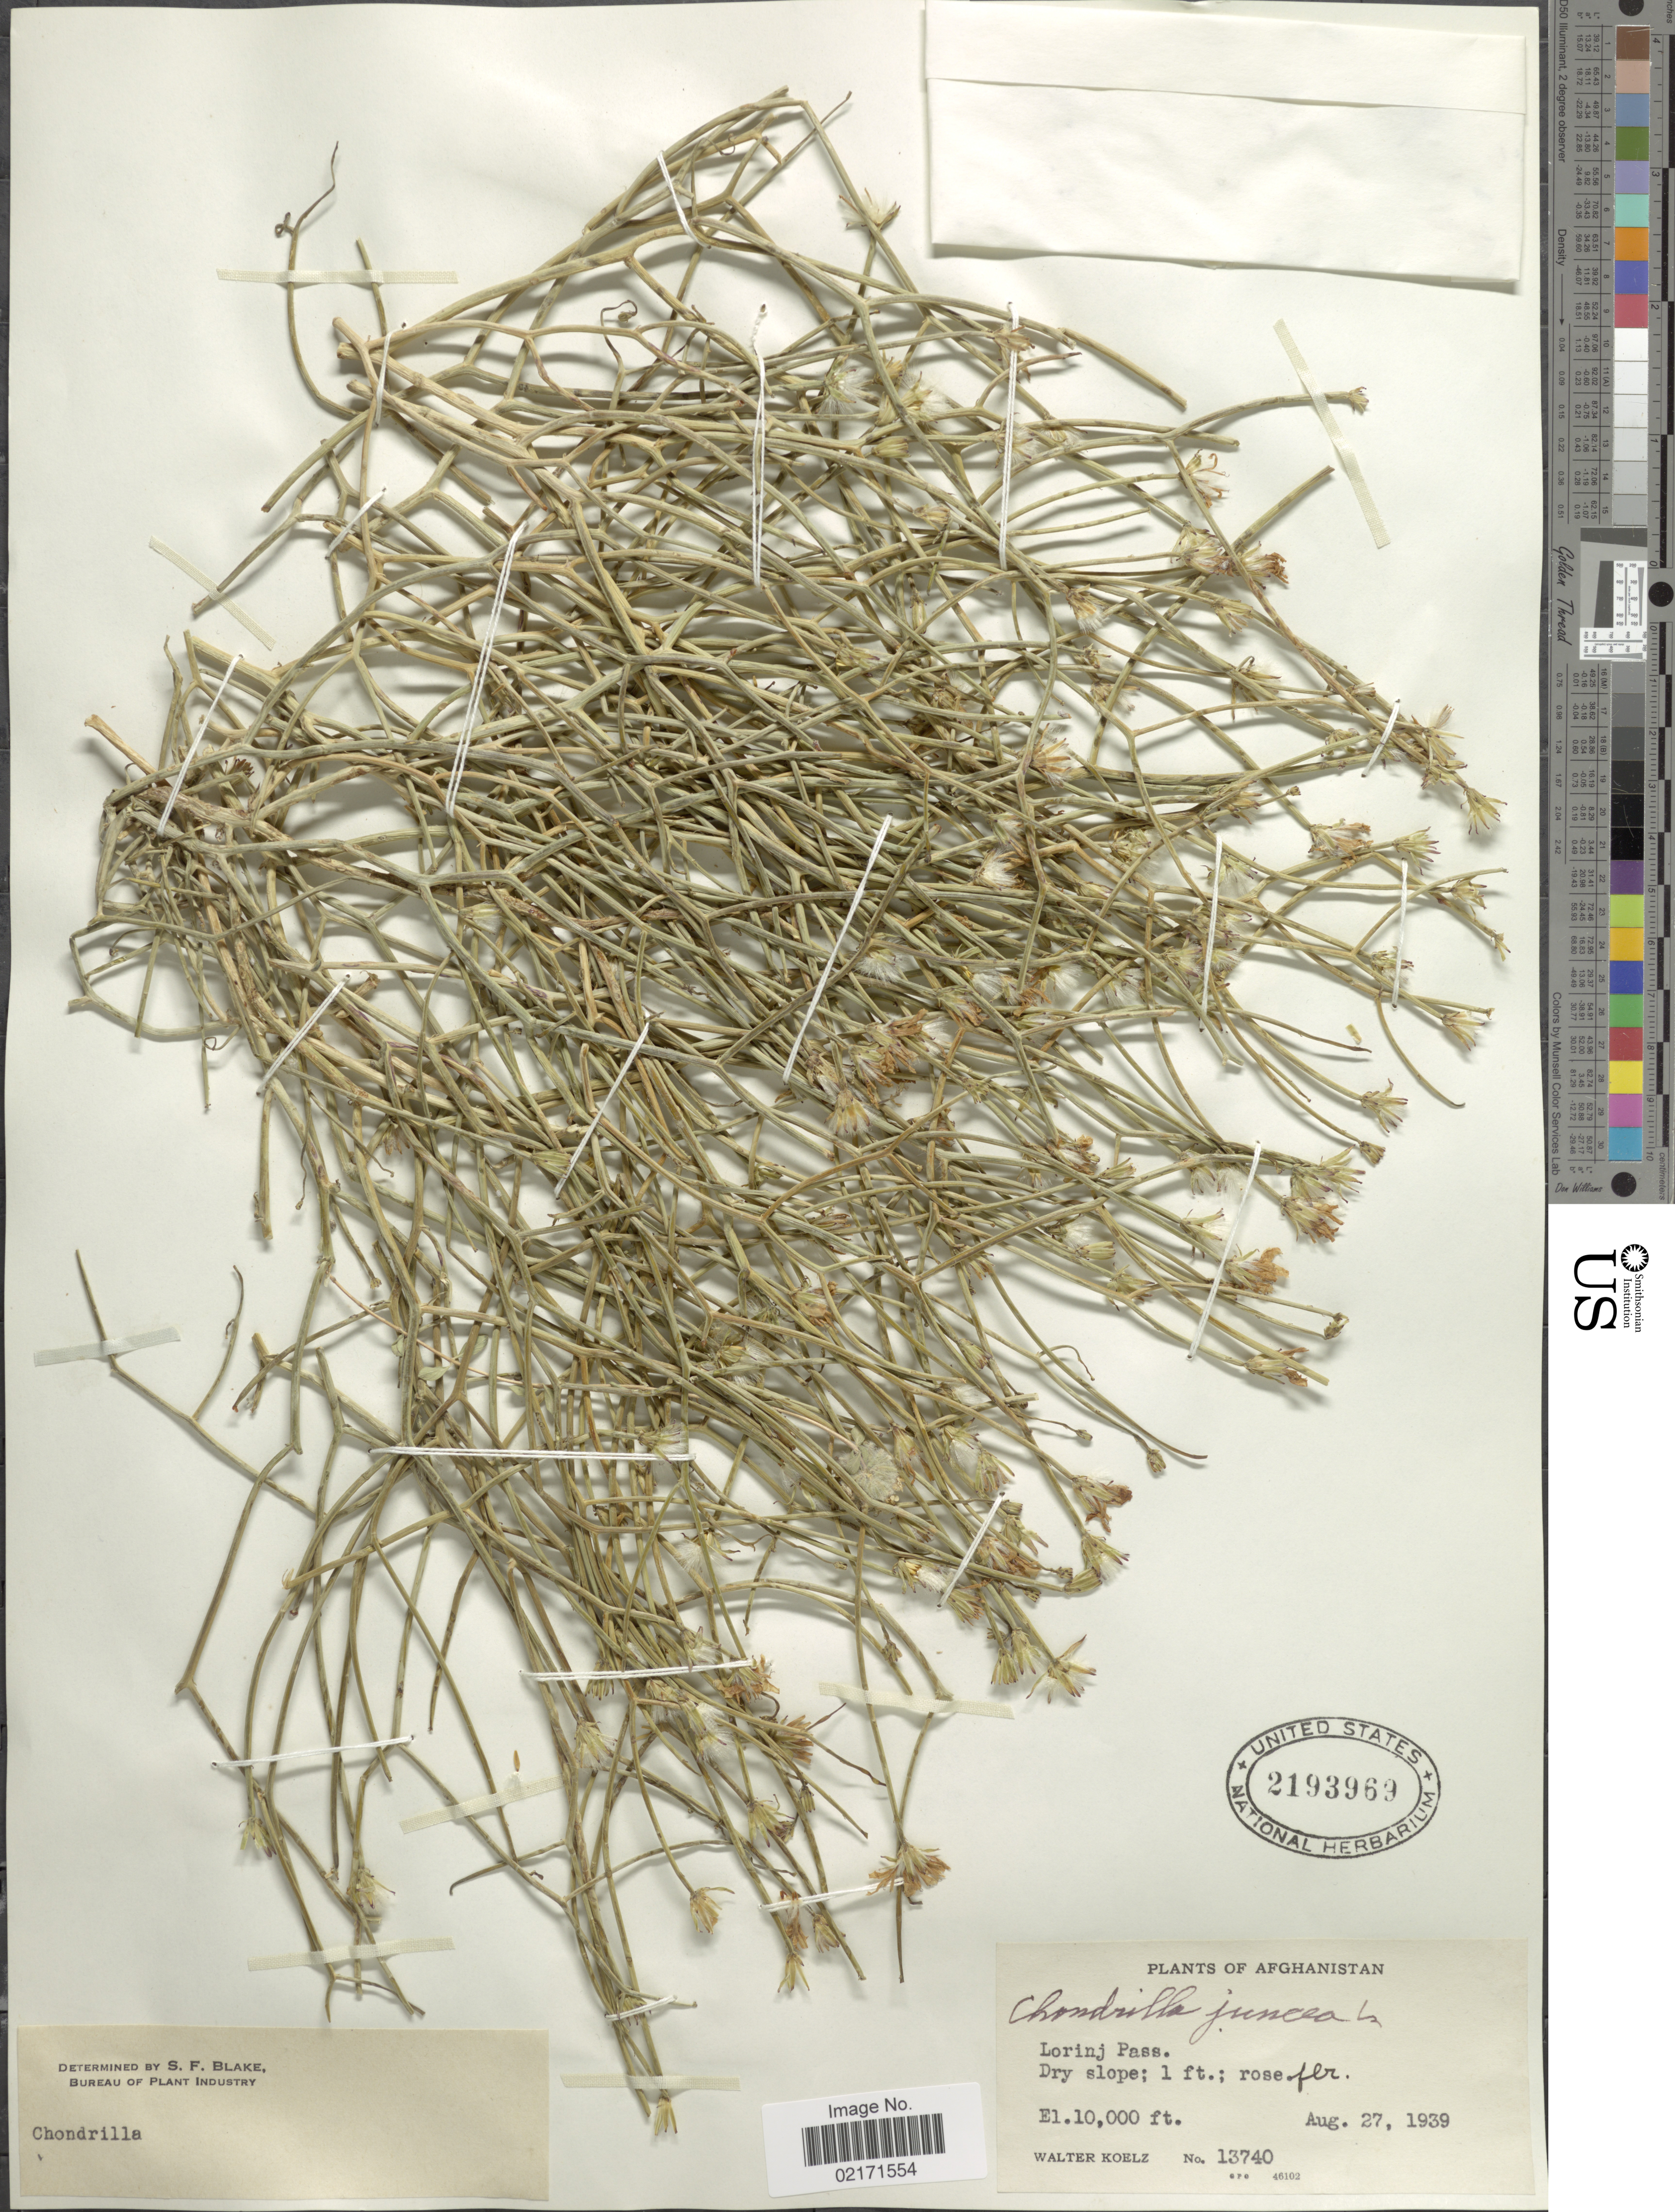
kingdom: Plantae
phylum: Tracheophyta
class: Magnoliopsida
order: Asterales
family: Asteraceae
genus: Chondrilla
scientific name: Chondrilla juncea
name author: L.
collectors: W. N. Koelz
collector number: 13740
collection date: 1939-08-27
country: Afghanistan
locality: Lorinj Pass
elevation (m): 3048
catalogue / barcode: US 2193969